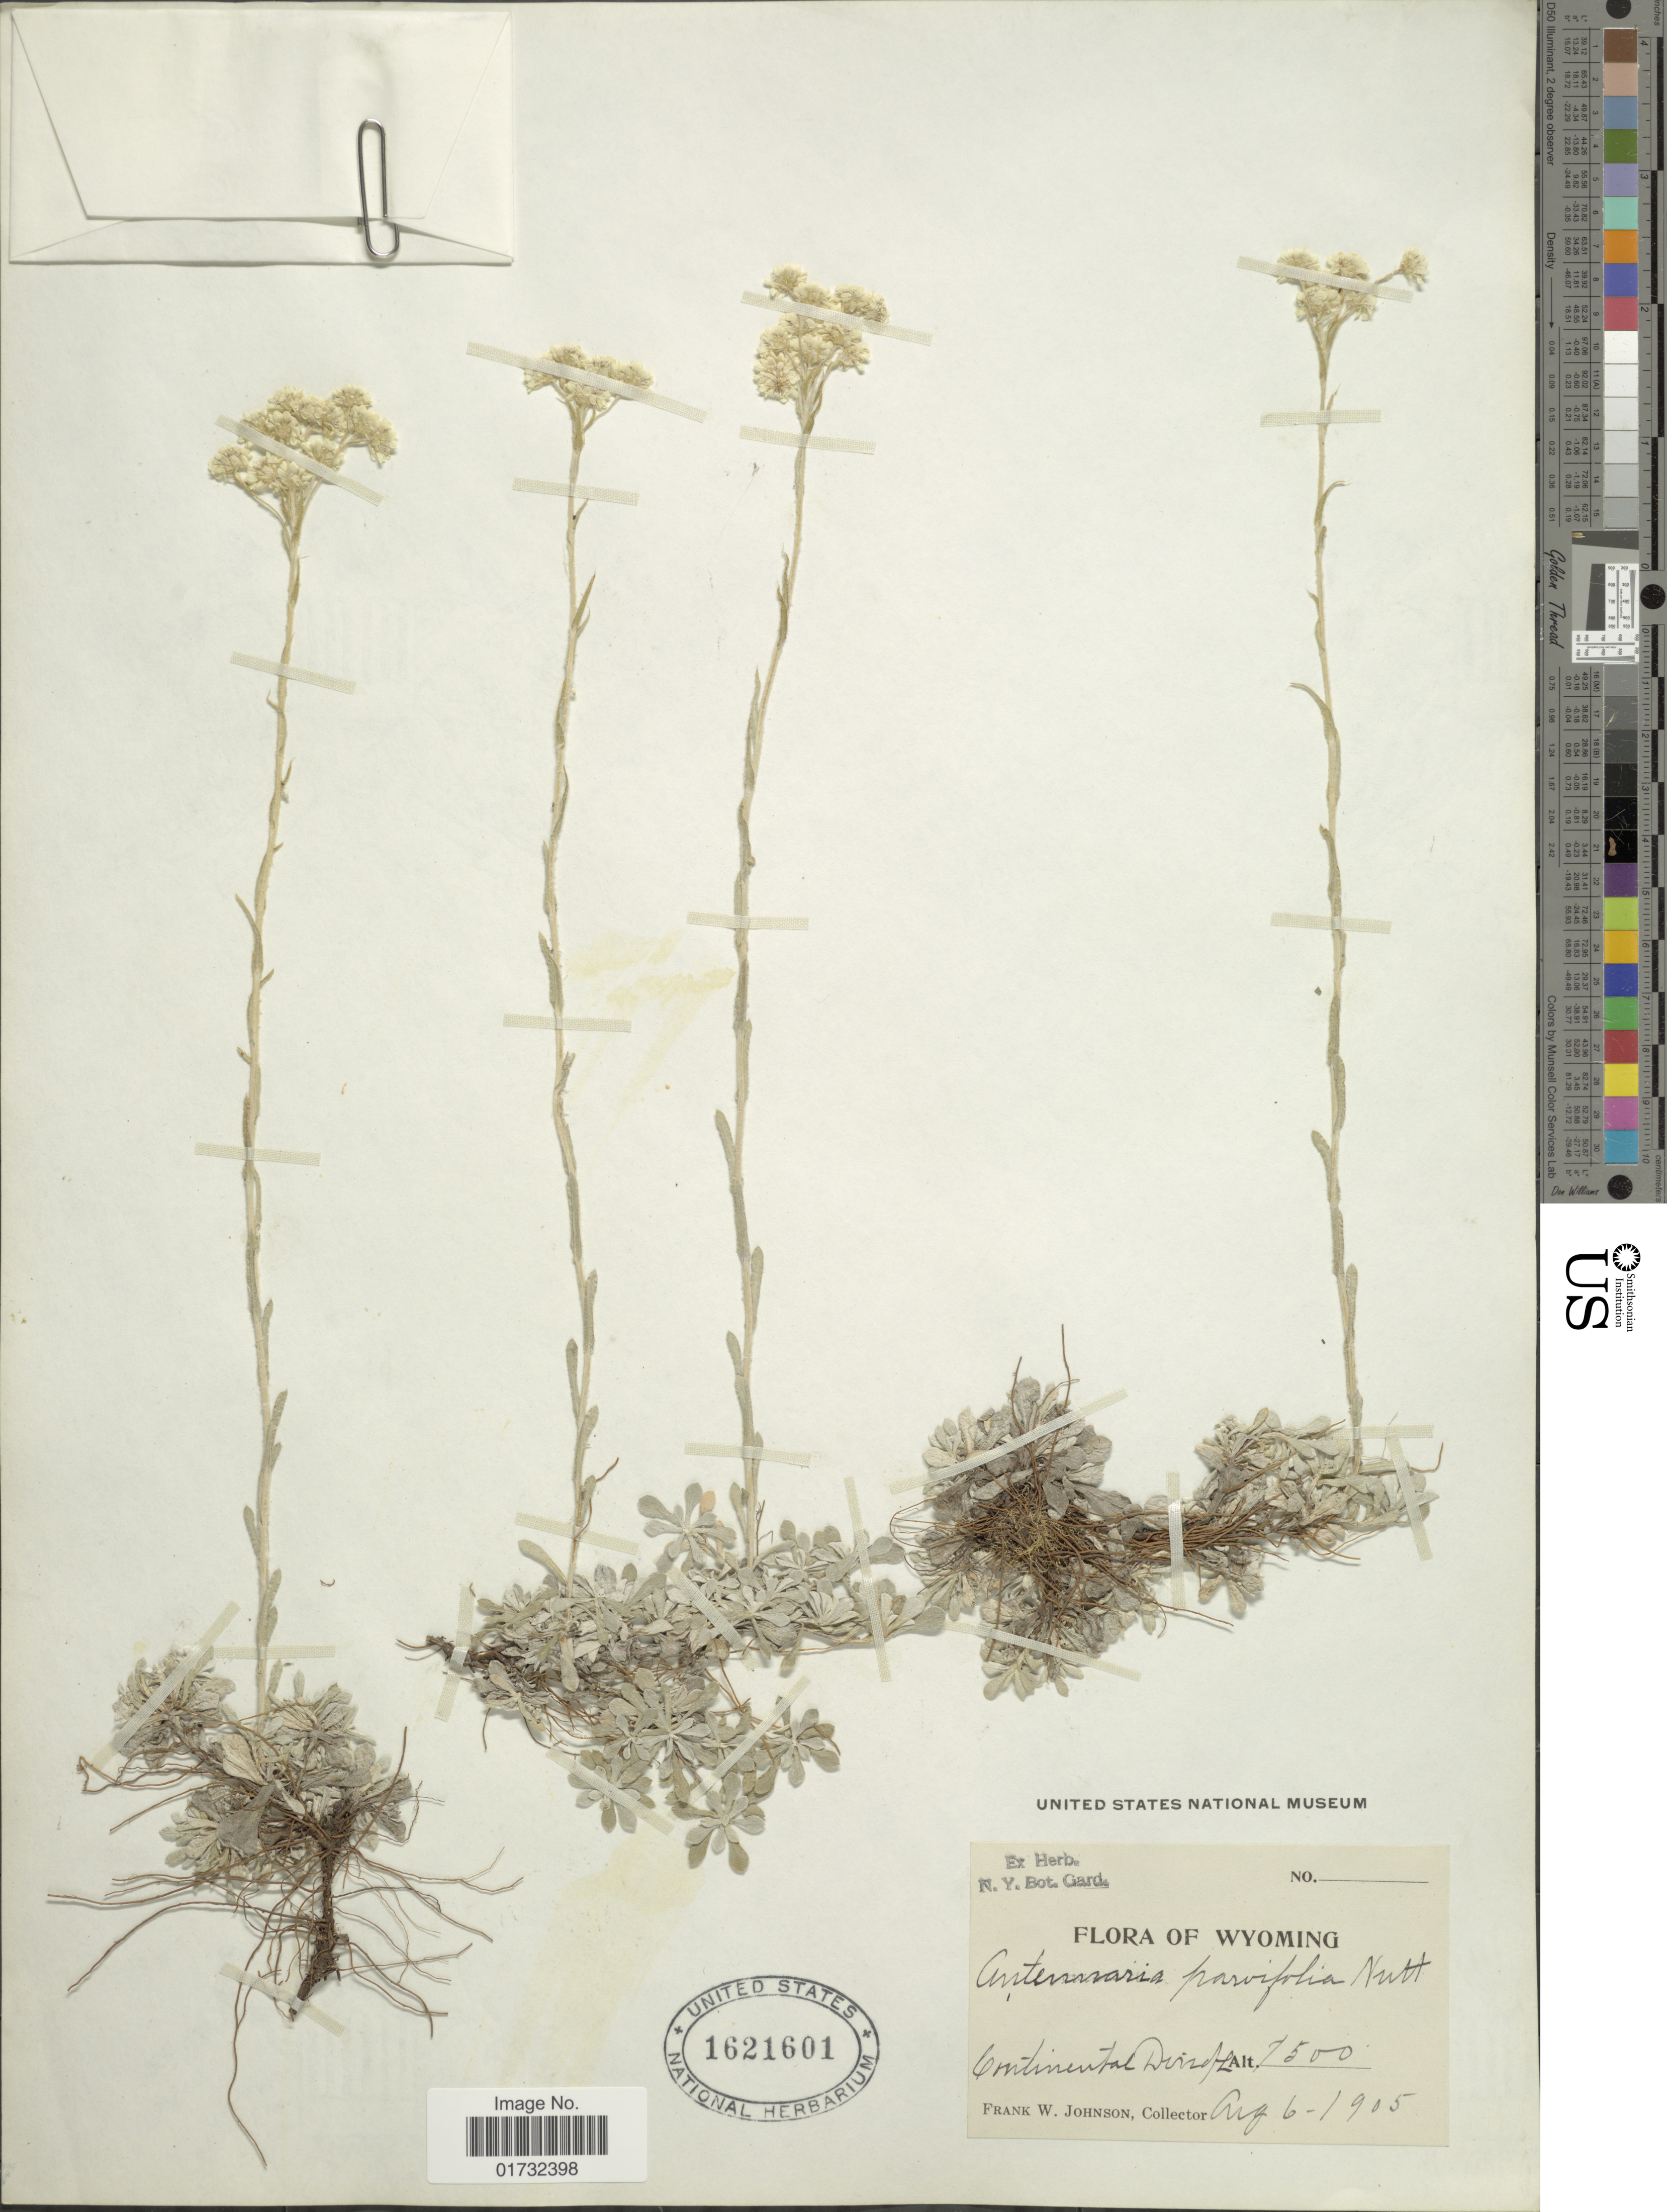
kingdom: Plantae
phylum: Tracheophyta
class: Magnoliopsida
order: Asterales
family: Asteraceae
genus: Antennaria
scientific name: Antennaria parvifolia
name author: Nutt.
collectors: F. W. Johnson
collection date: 1905-08-06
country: United States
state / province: Wyoming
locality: Continental Divide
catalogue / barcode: US 1621601